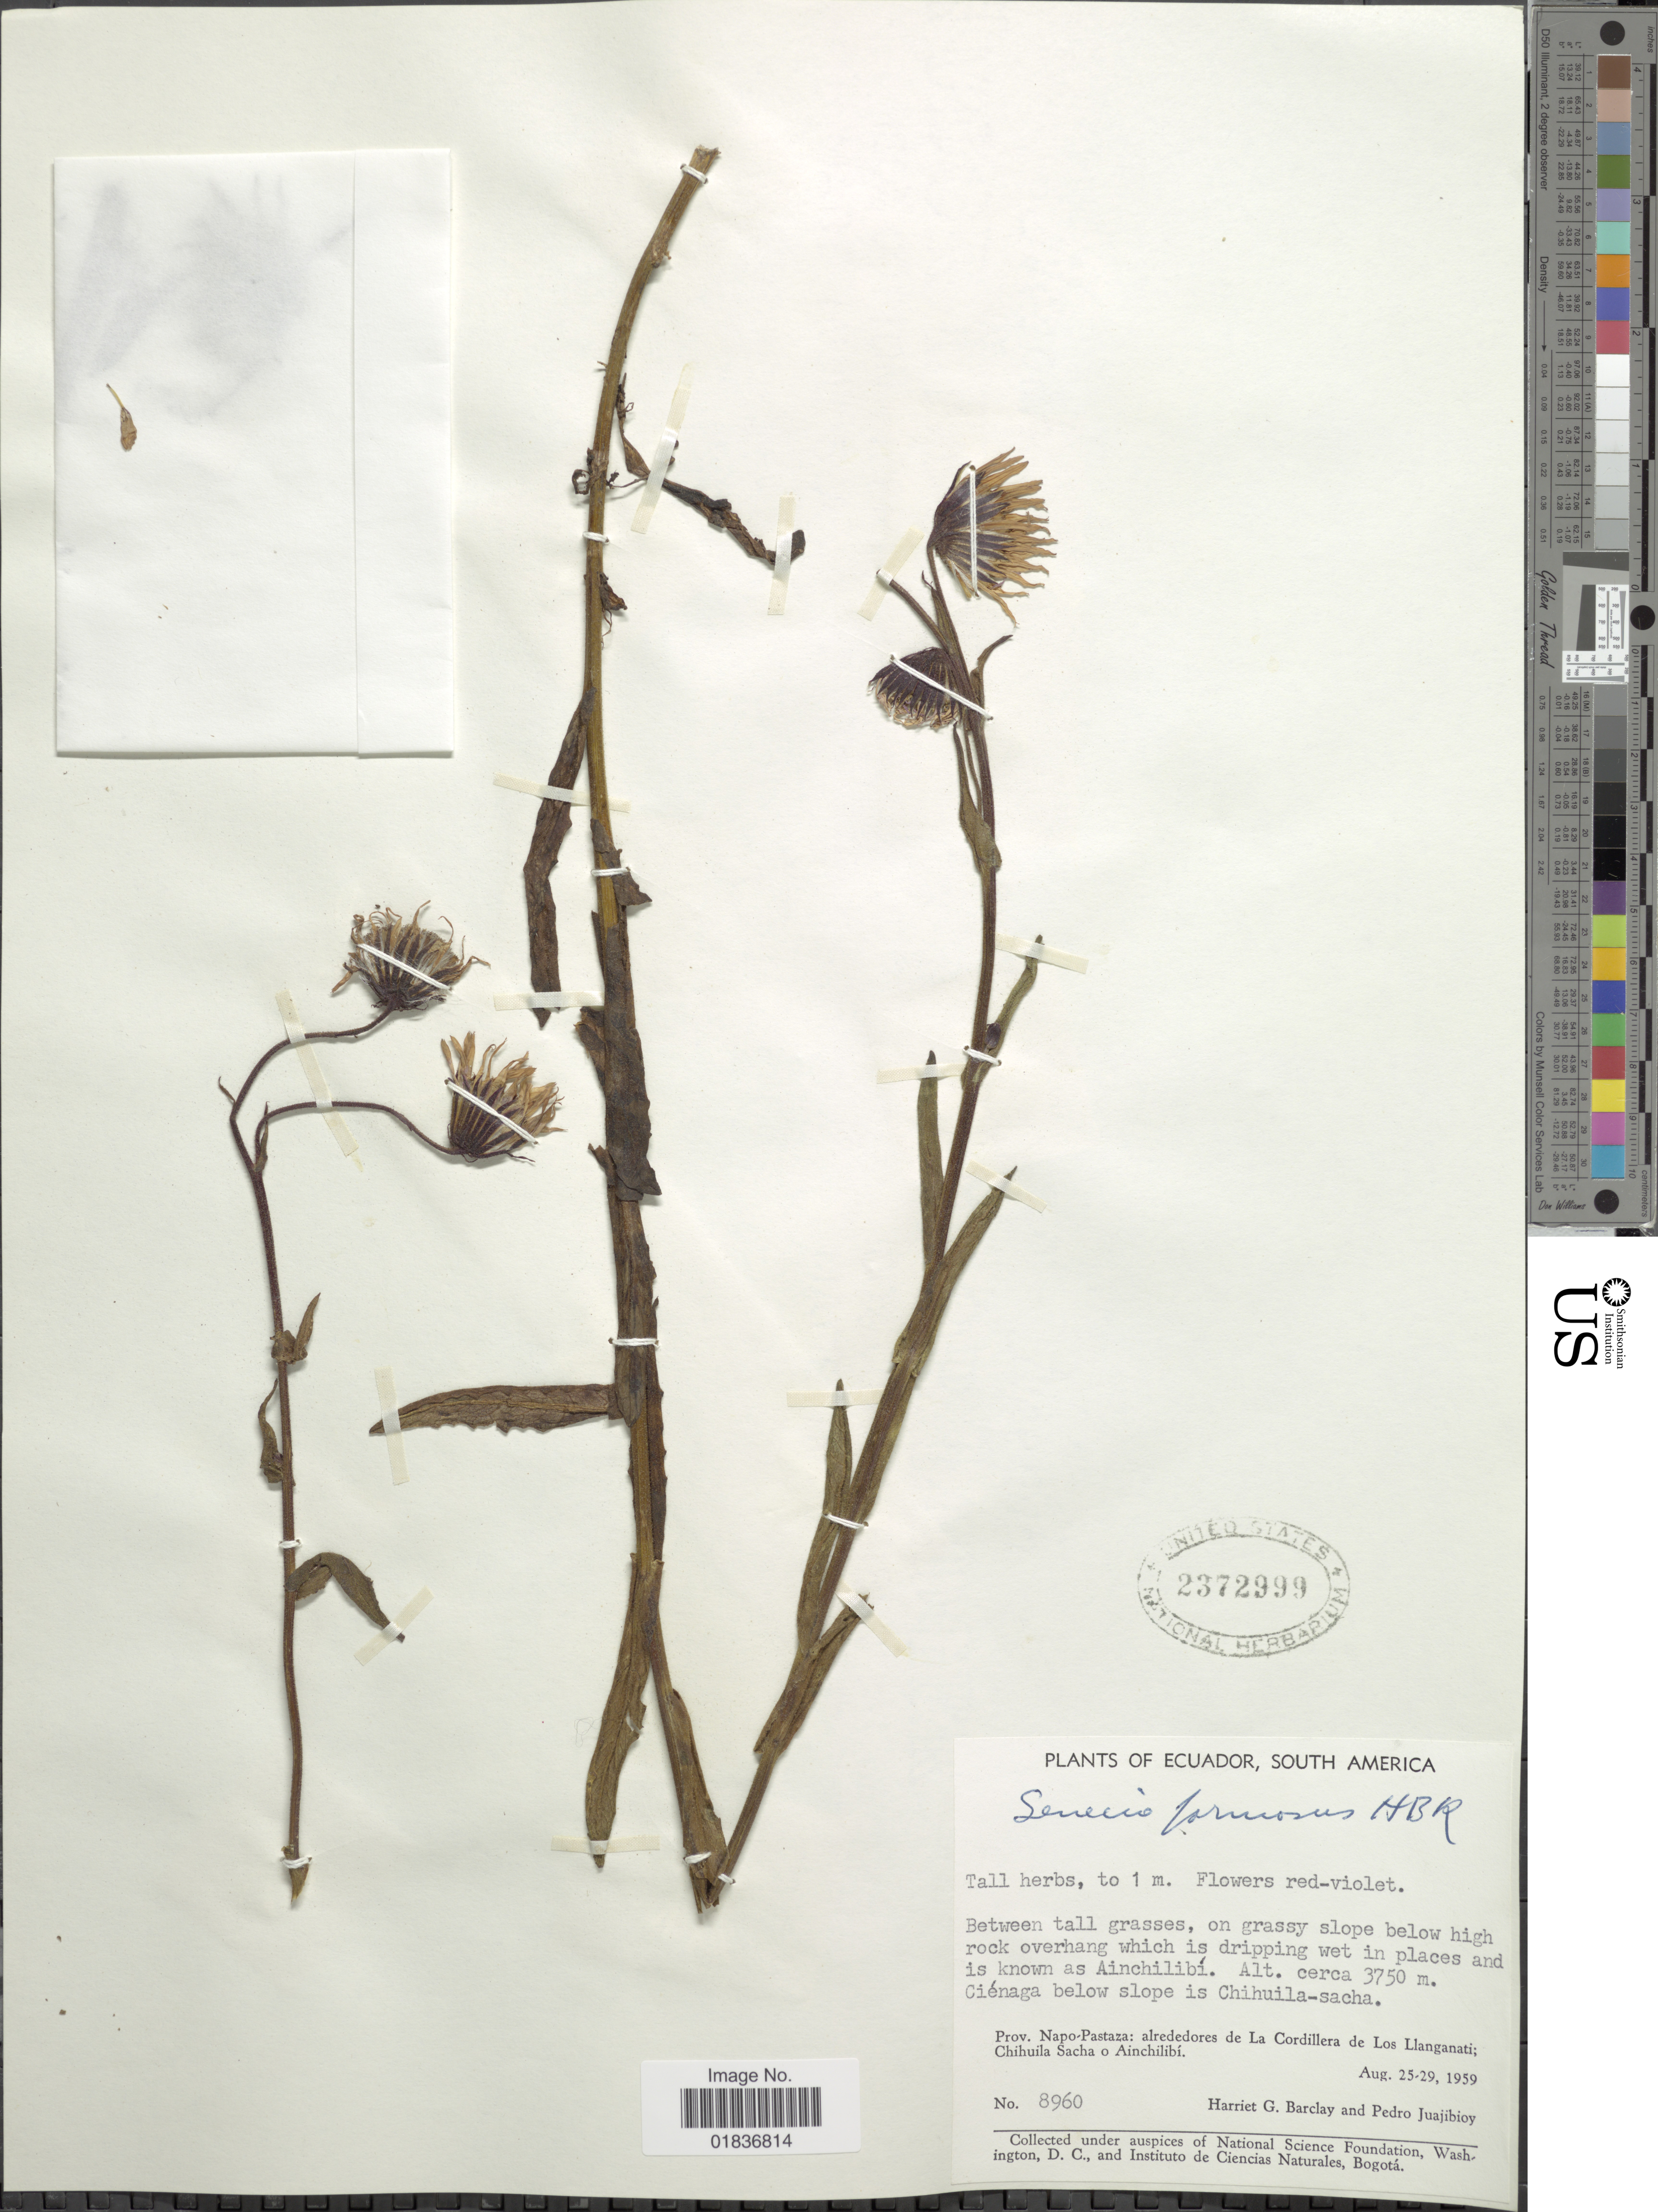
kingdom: Plantae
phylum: Tracheophyta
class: Magnoliopsida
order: Asterales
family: Asteraceae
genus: Senecio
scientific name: Senecio wedglacialis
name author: Cuatrec.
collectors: H. G. Barclay & P. Juajibioy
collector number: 8960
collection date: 1959-08-25/1959-08-29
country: Ecuador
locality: Prov. Napo-Pastaza: alrededores de La Cordillera de los Llanganati; Chihuila Sacha o Ainchilibi. Cienaga below slope is Chihuila-sacha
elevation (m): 3750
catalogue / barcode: US 2372999